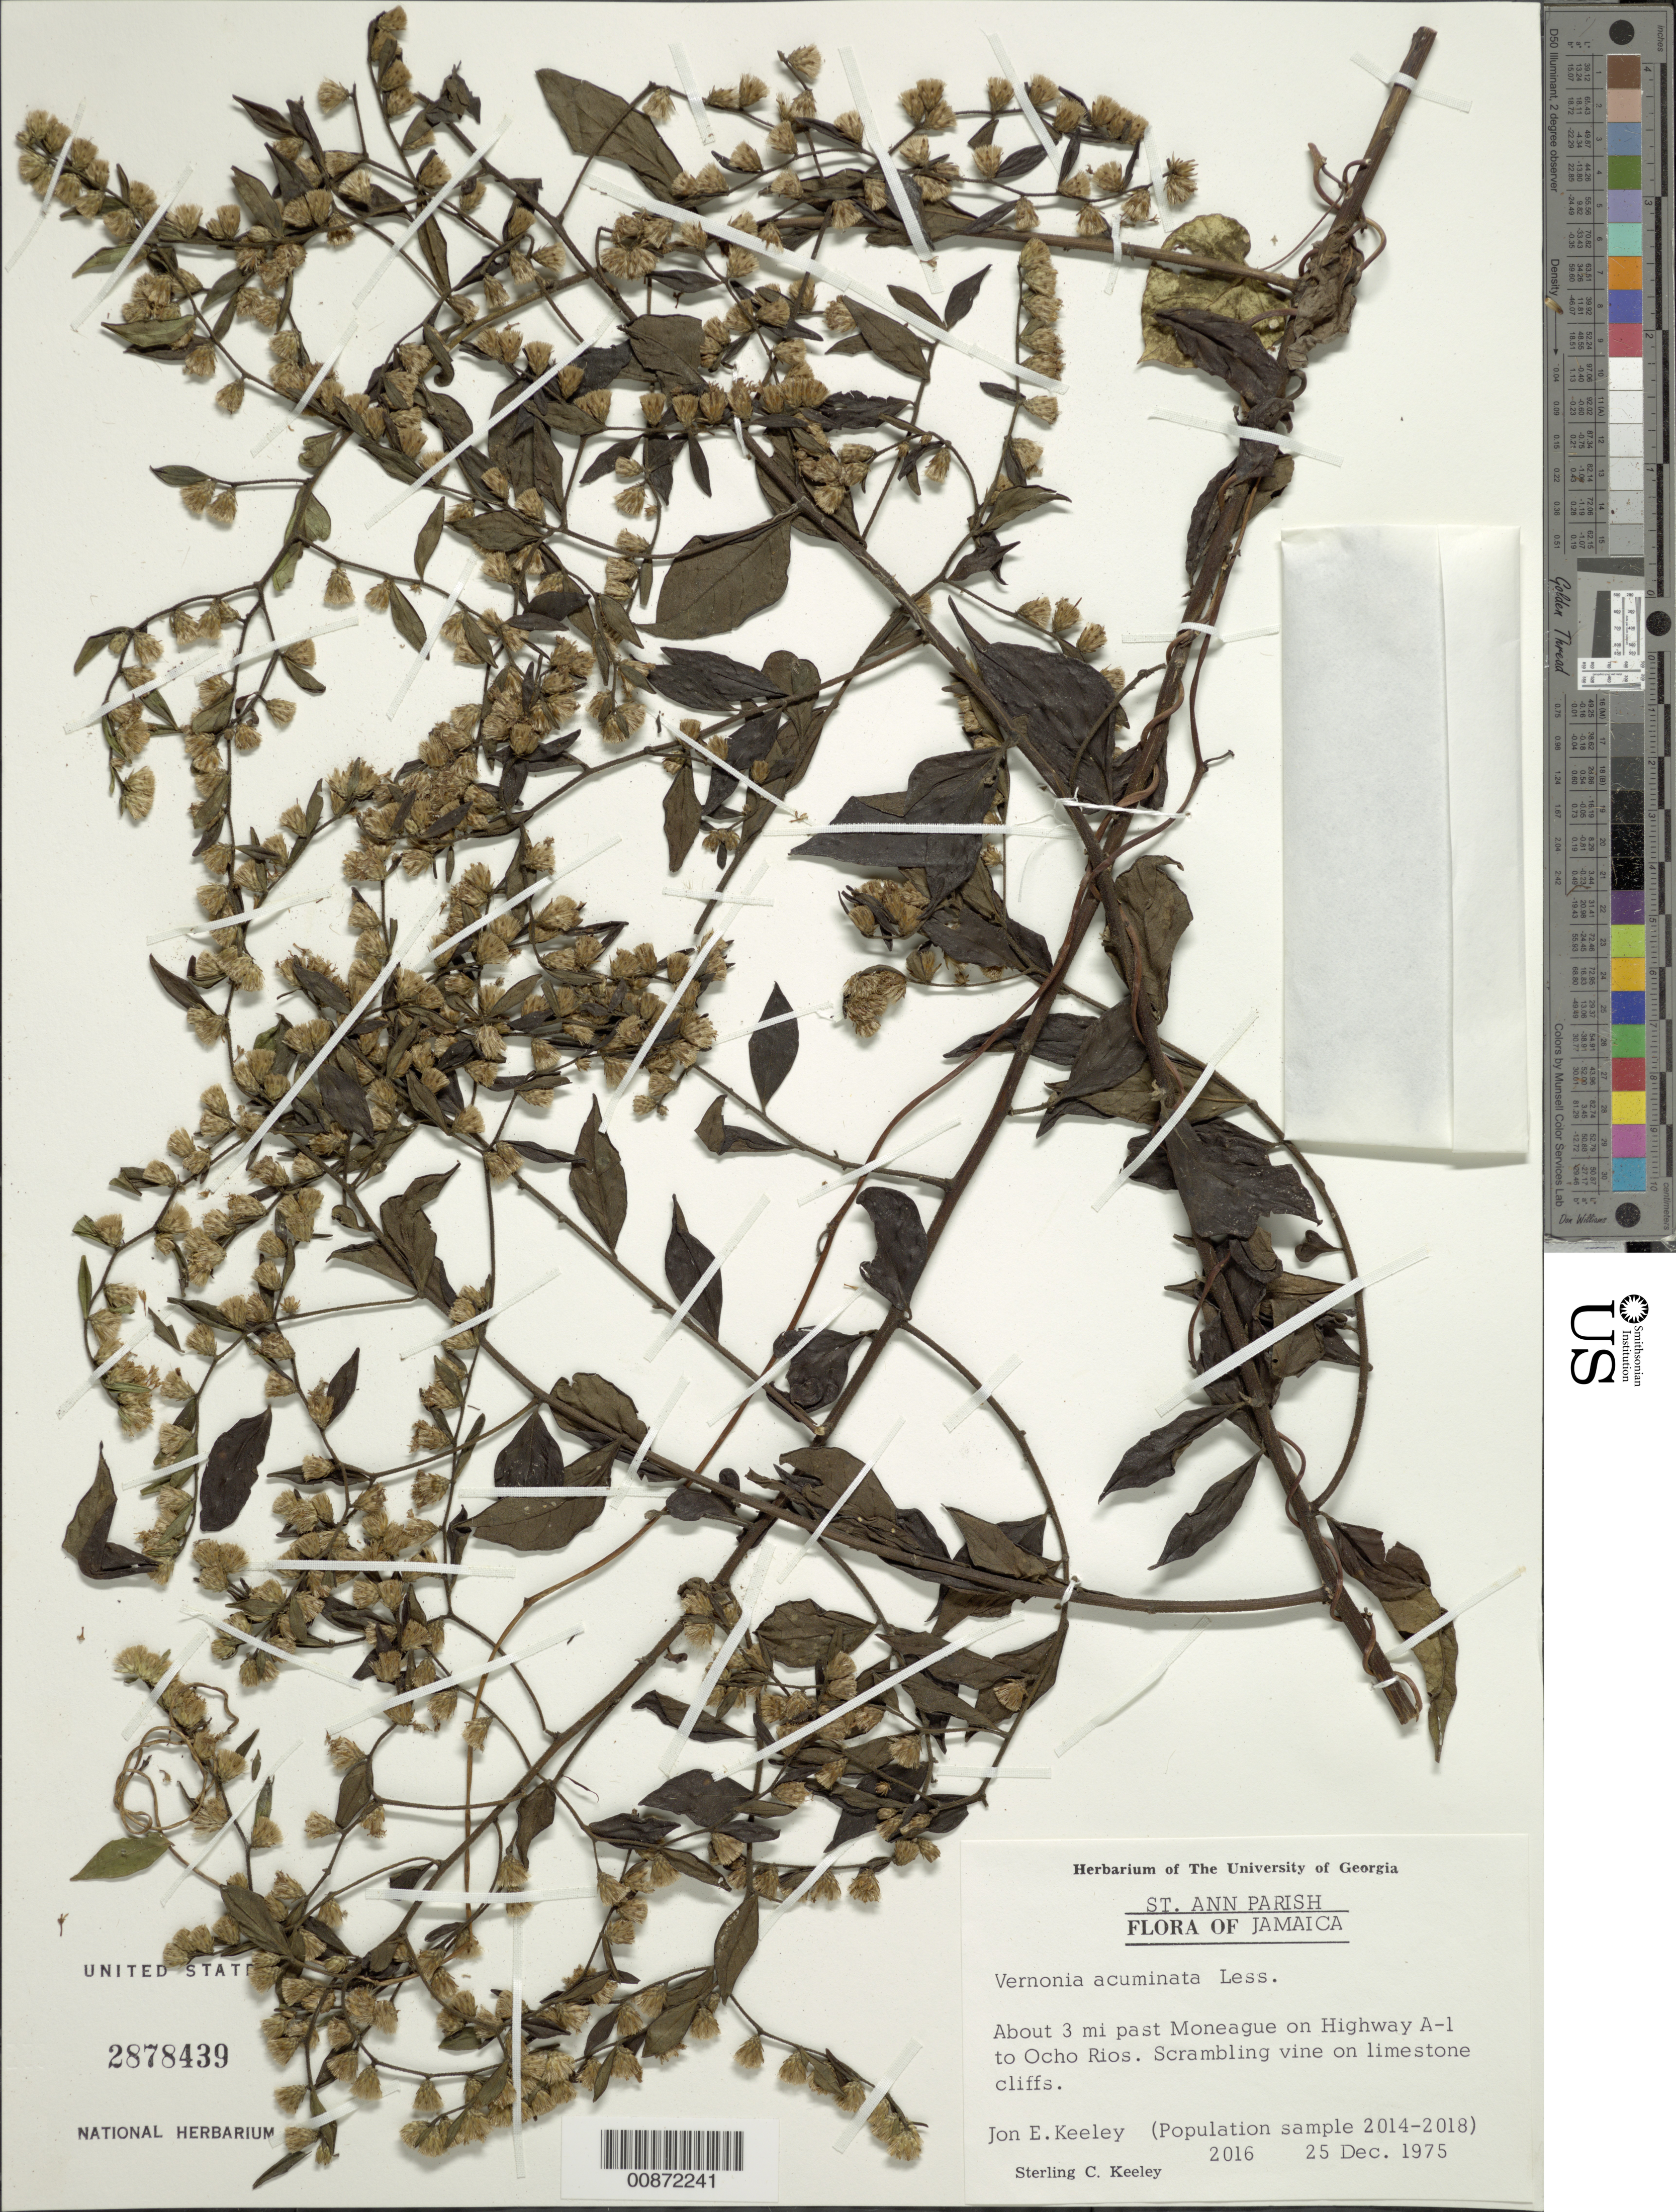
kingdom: Plantae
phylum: Tracheophyta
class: Magnoliopsida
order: Asterales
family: Asteraceae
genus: Lepidaploa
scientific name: Lepidaploa acuminata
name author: (Less.) H. Rob.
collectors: S. C. Keeley & J. E. Keeley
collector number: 2016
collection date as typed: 25 Dec 1975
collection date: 1975-12-25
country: Jamaica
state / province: Saint Ann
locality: About 3 mi. past Moneague, on Highway A-1 to Ocho Ríos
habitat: On limestone cliffs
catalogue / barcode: US 2878439